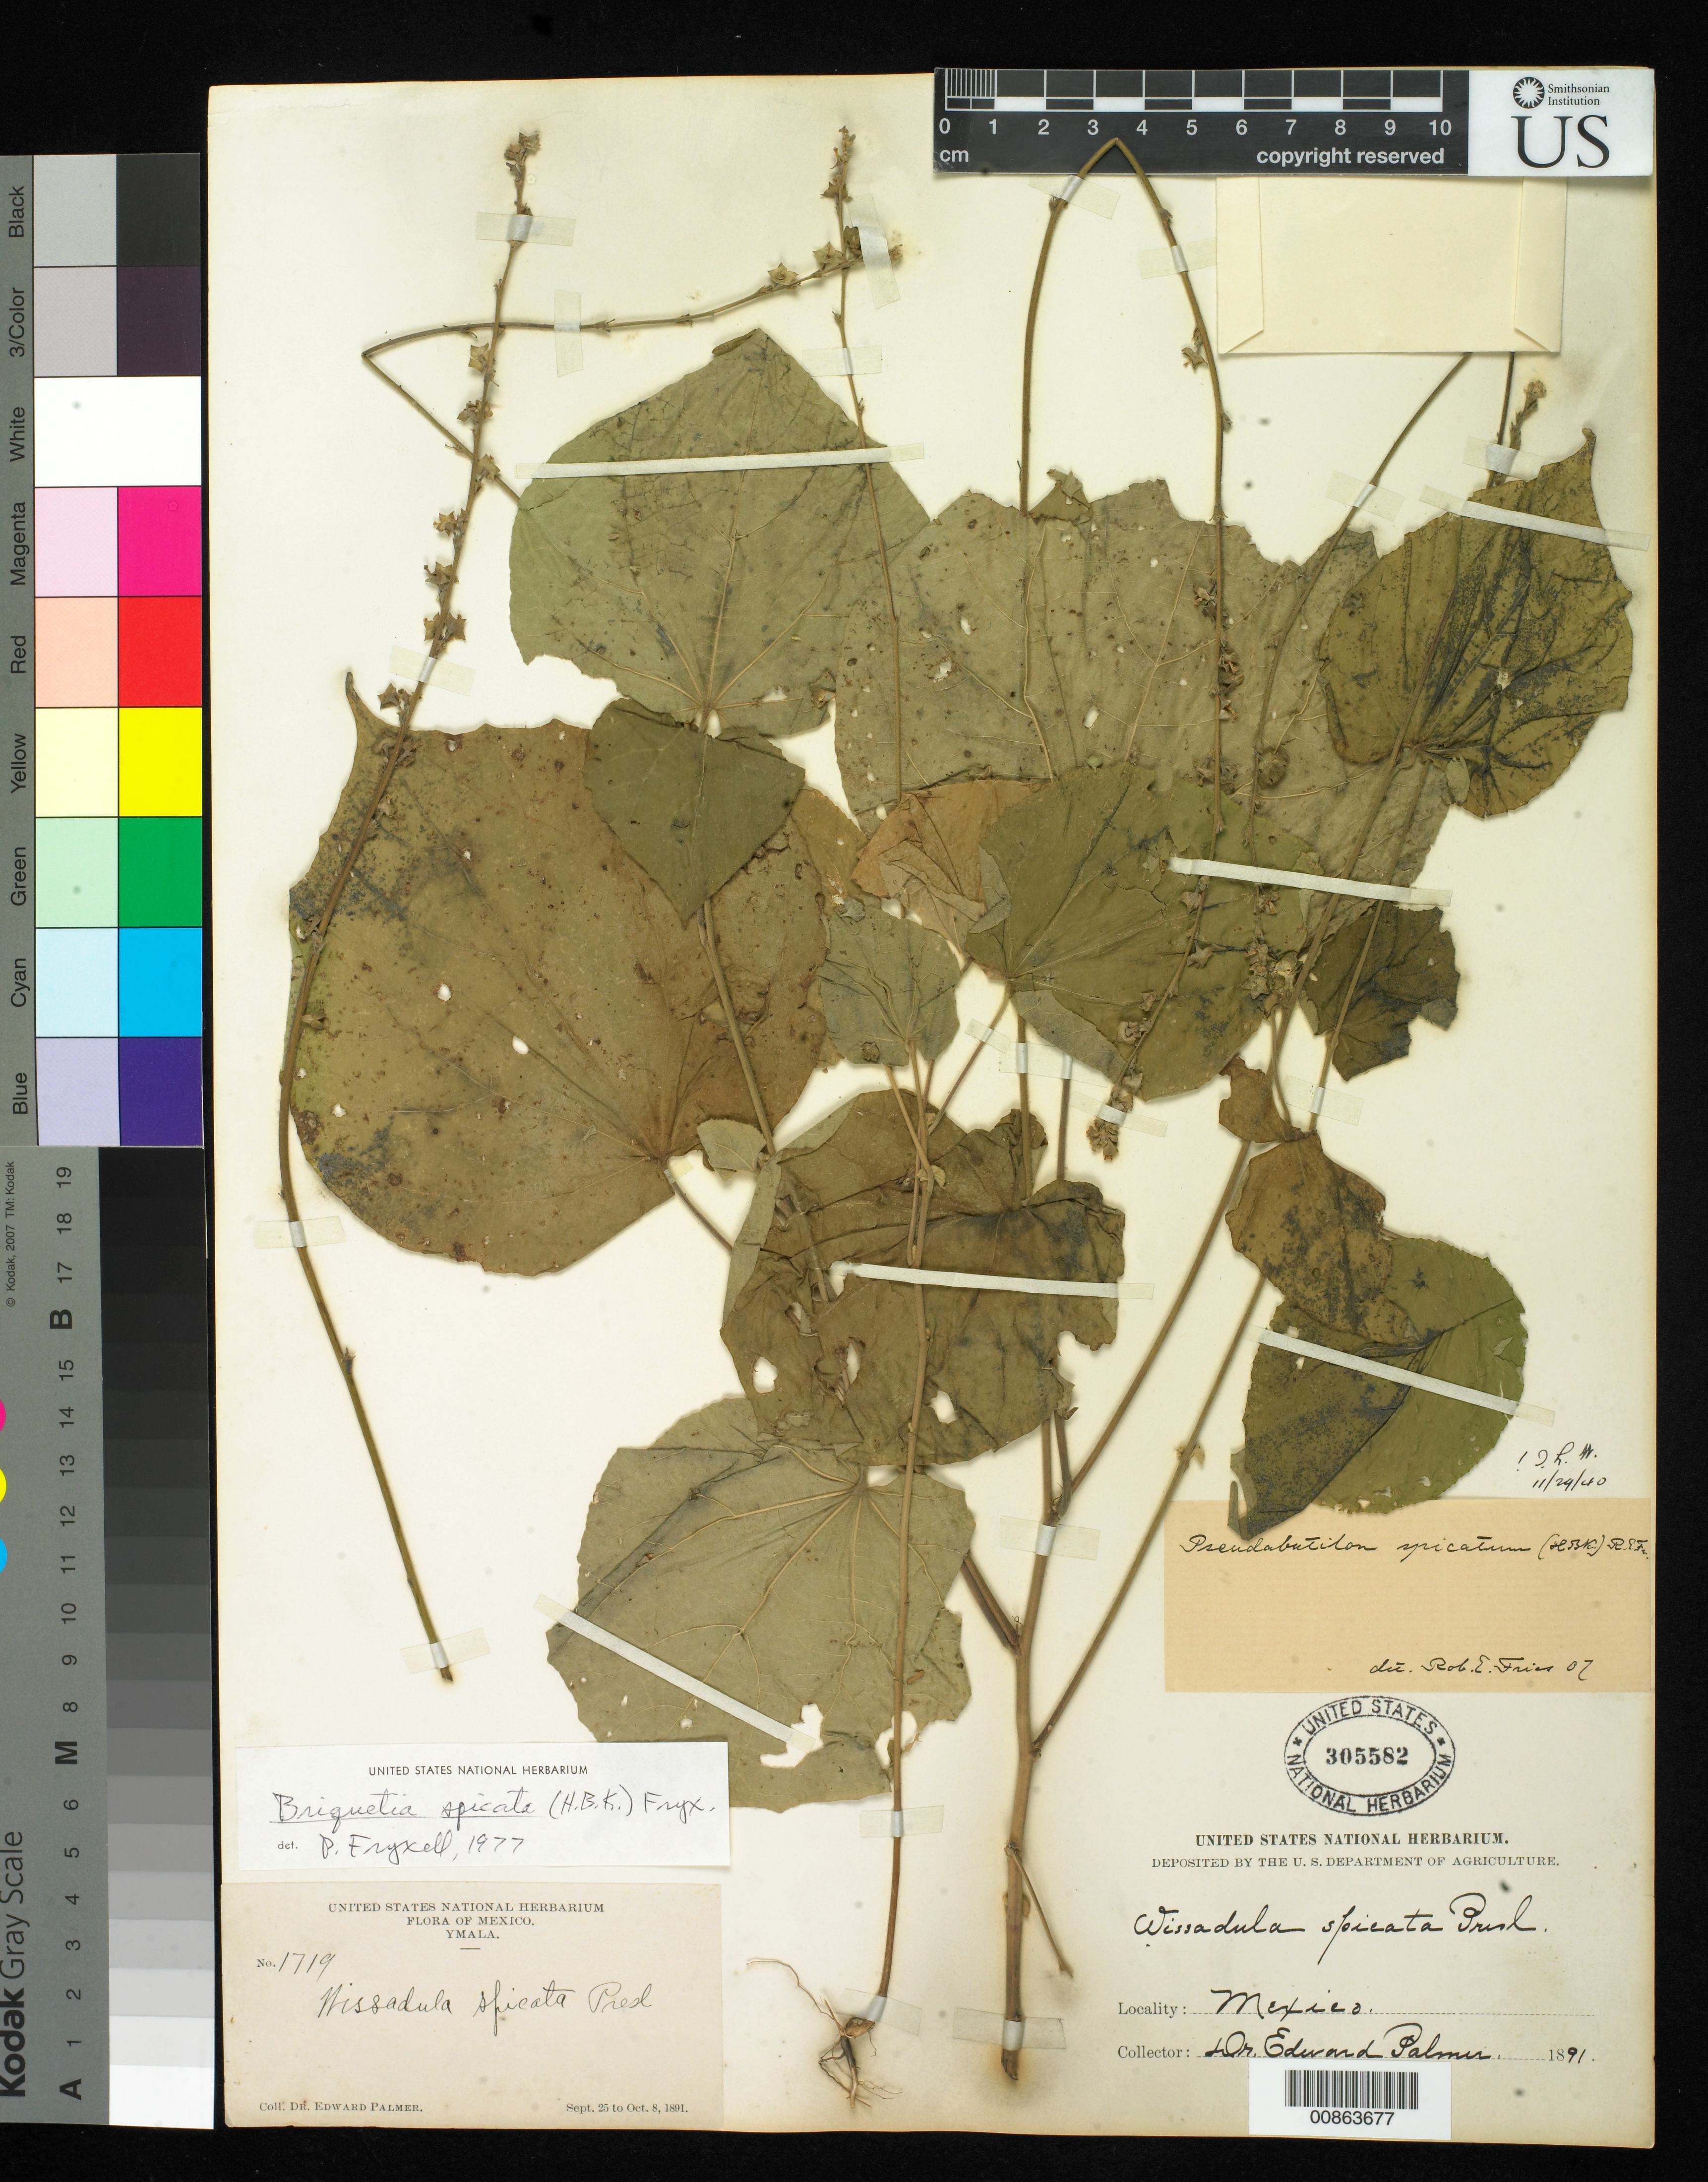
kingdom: Plantae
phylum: Tracheophyta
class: Magnoliopsida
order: Malvales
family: Malvaceae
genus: Briquetia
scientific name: Briquetia spicata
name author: (Kunth) Fryxell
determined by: Dorr, Laurence J., Curator (BOT), Smithsonian Institution - National Museum of Natural History (UNITED STATES)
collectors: E. Palmer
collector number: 1719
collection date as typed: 25 Sep 1891 to 08 Oct 1891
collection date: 1891-09-25/1891-10-08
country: Mexico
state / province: Sinaloa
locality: Ymala, Sinaloa.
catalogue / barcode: US 305582